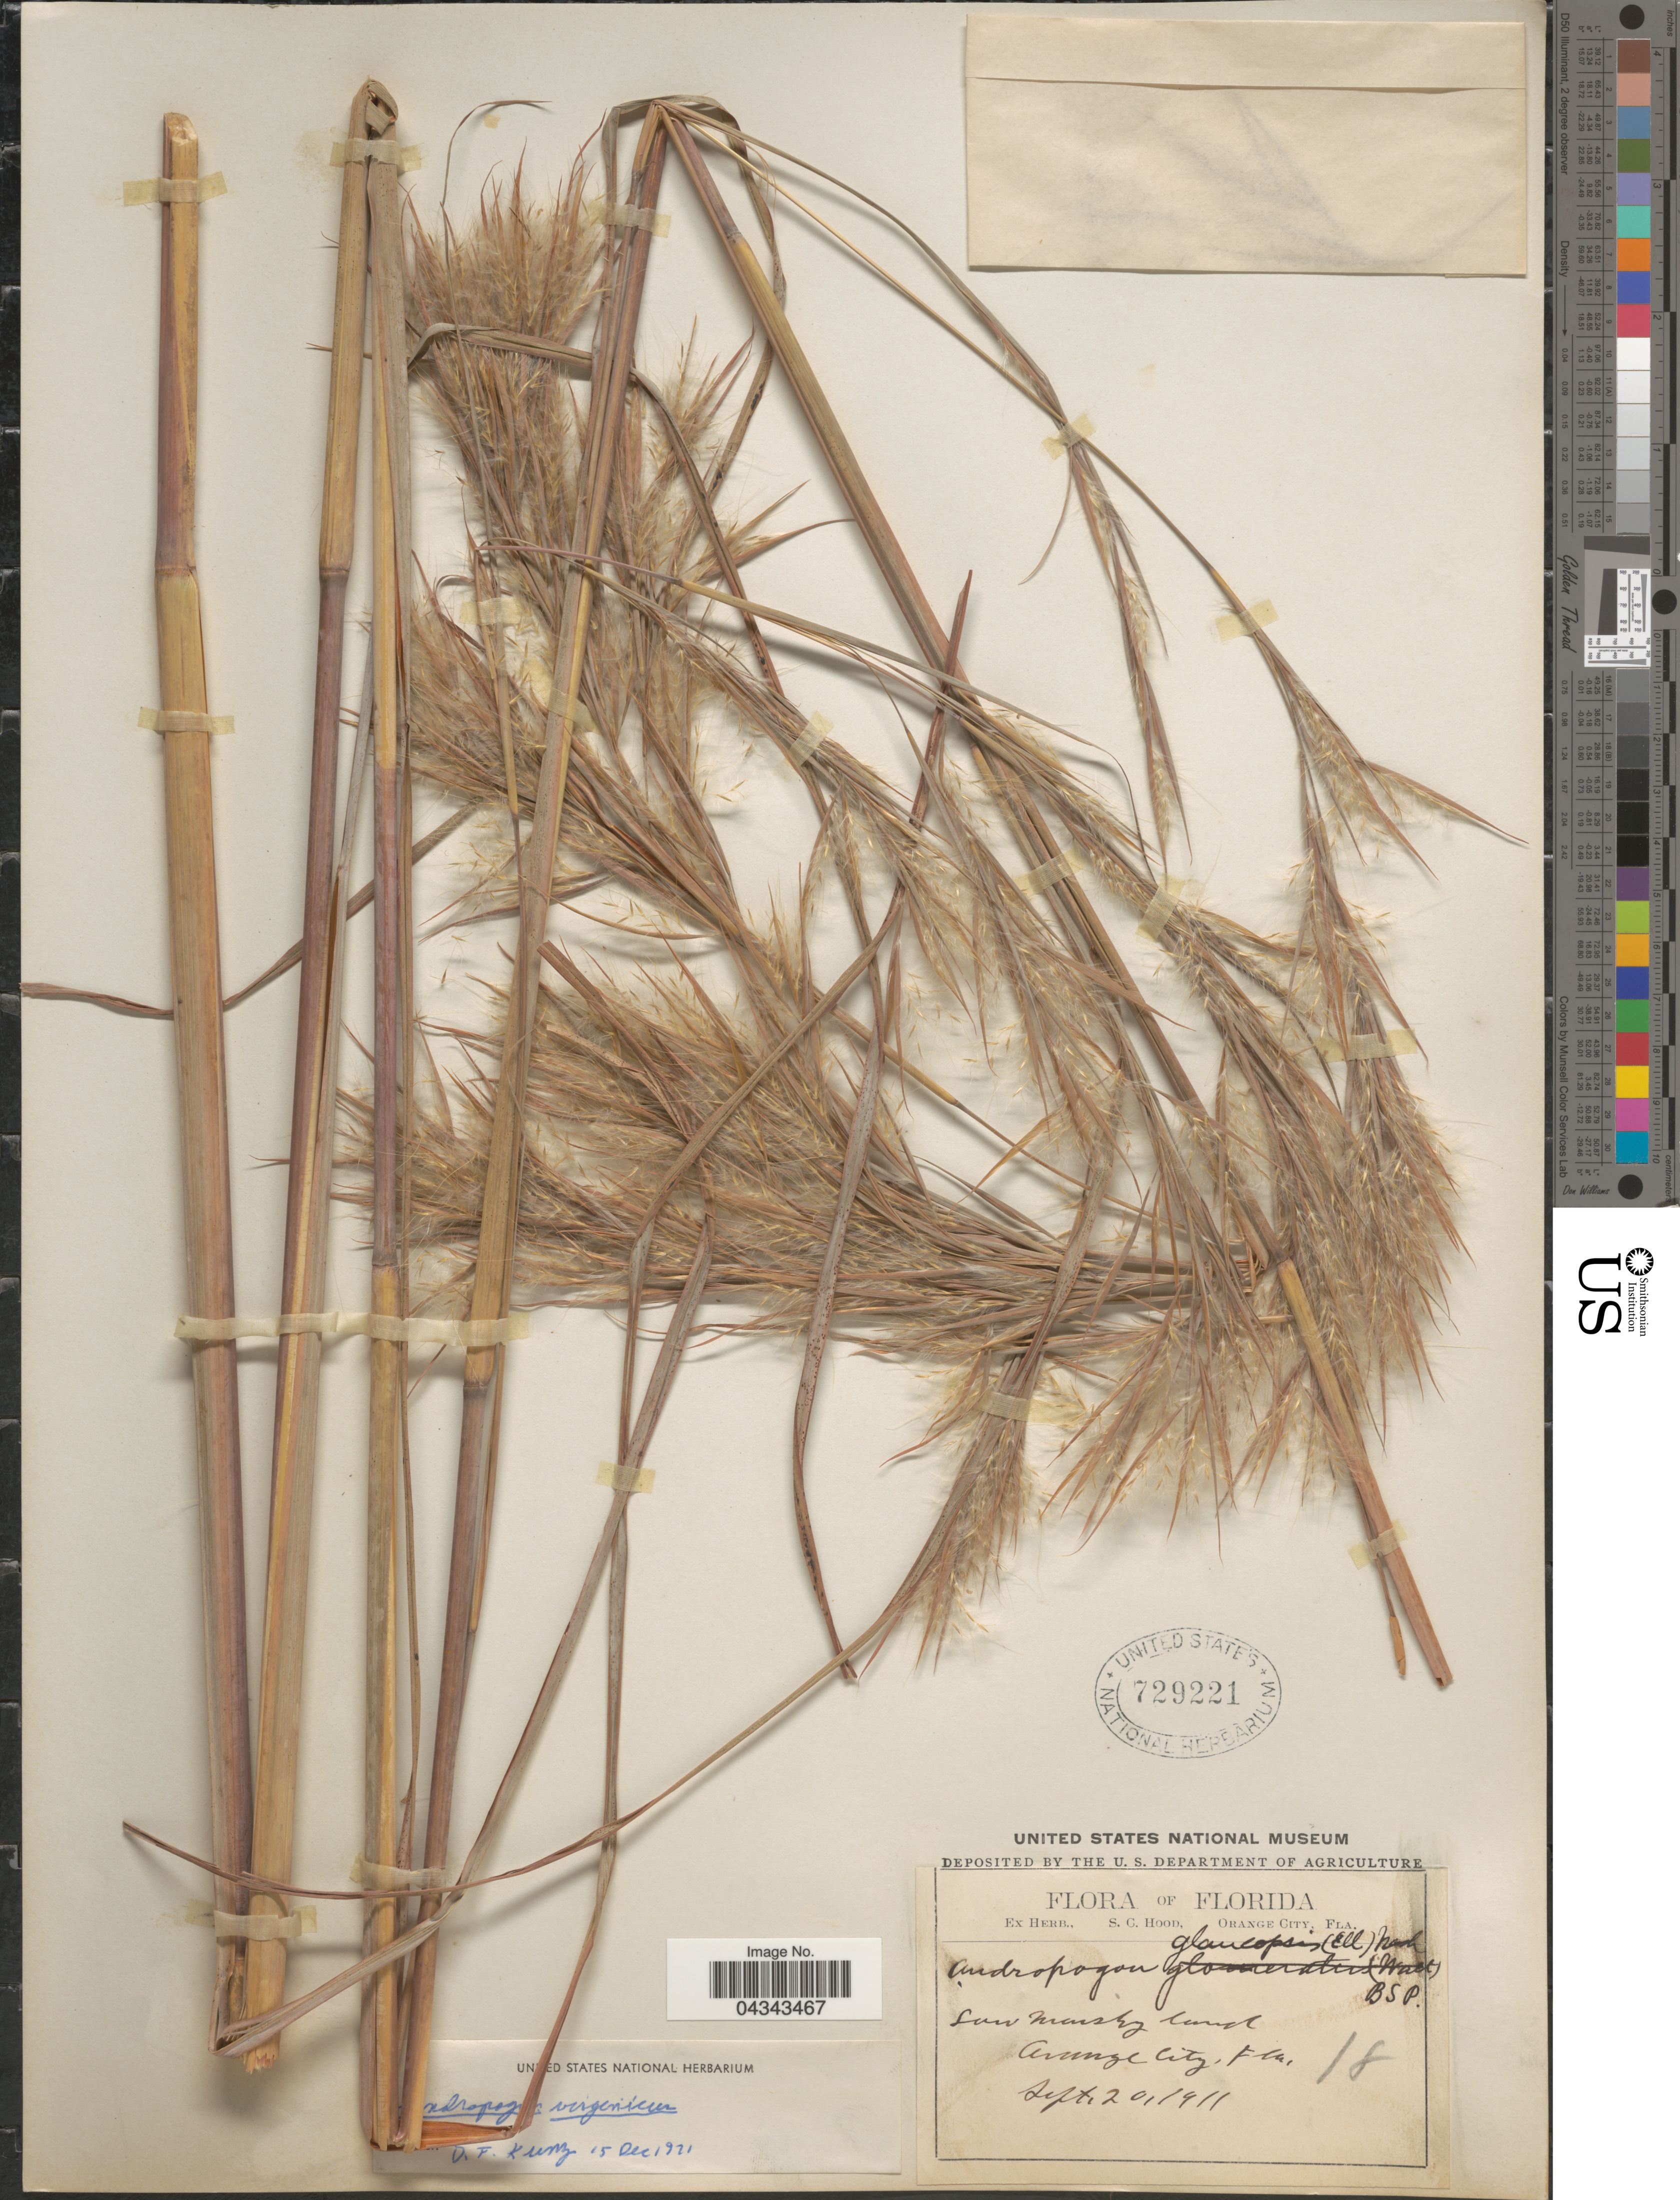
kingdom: Plantae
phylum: Tracheophyta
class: Liliopsida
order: Poales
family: Poaceae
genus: Andropogon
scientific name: Andropogon glomeratus var. glaucopsis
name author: C. Mohr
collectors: Ex herb. S. C. Hood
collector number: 18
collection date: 1911-09-20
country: United States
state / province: Florida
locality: Orange City.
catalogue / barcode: US 729221